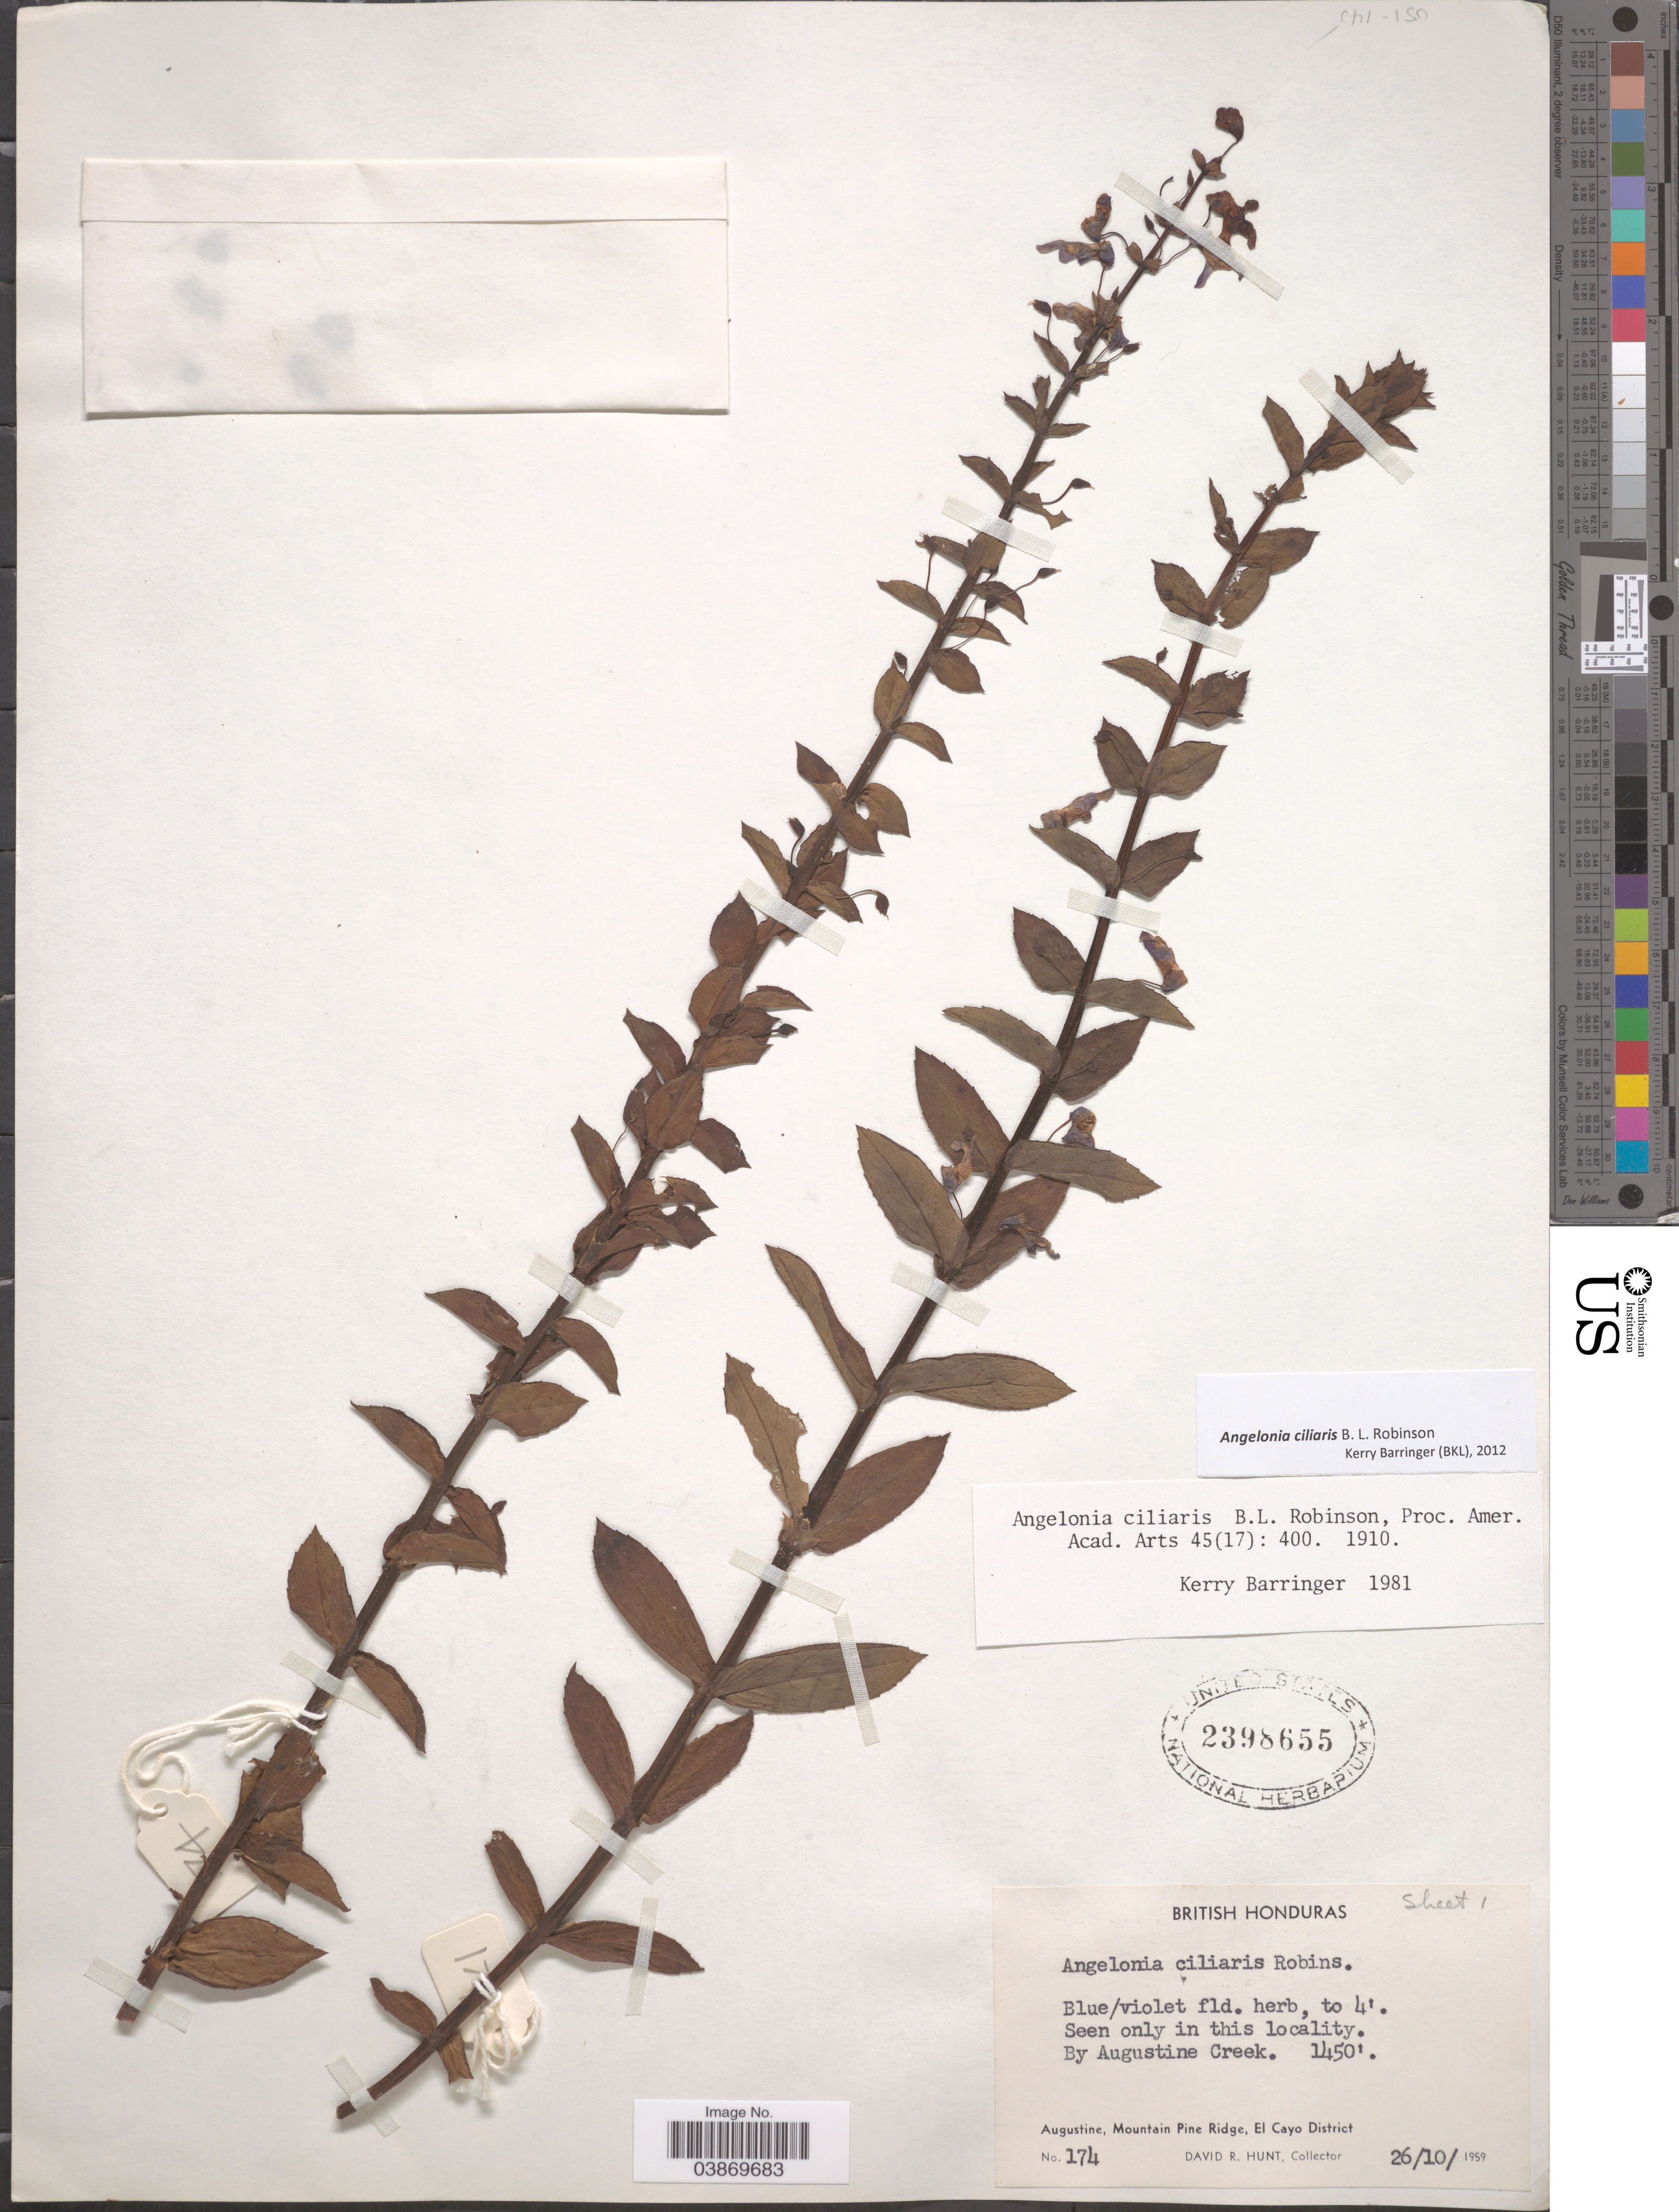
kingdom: Plantae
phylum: Tracheophyta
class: Magnoliopsida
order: Lamiales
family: Plantaginaceae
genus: Angelonia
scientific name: Angelonia ciliaris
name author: B.L. Rob.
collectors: D. R. Hunt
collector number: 174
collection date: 1959-10-26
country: Belize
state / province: Cayo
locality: British Honduras. By Augustine Creek. Augustine, Mountain Pine Ridge, El Cayo District.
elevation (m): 442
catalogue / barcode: US 2398655